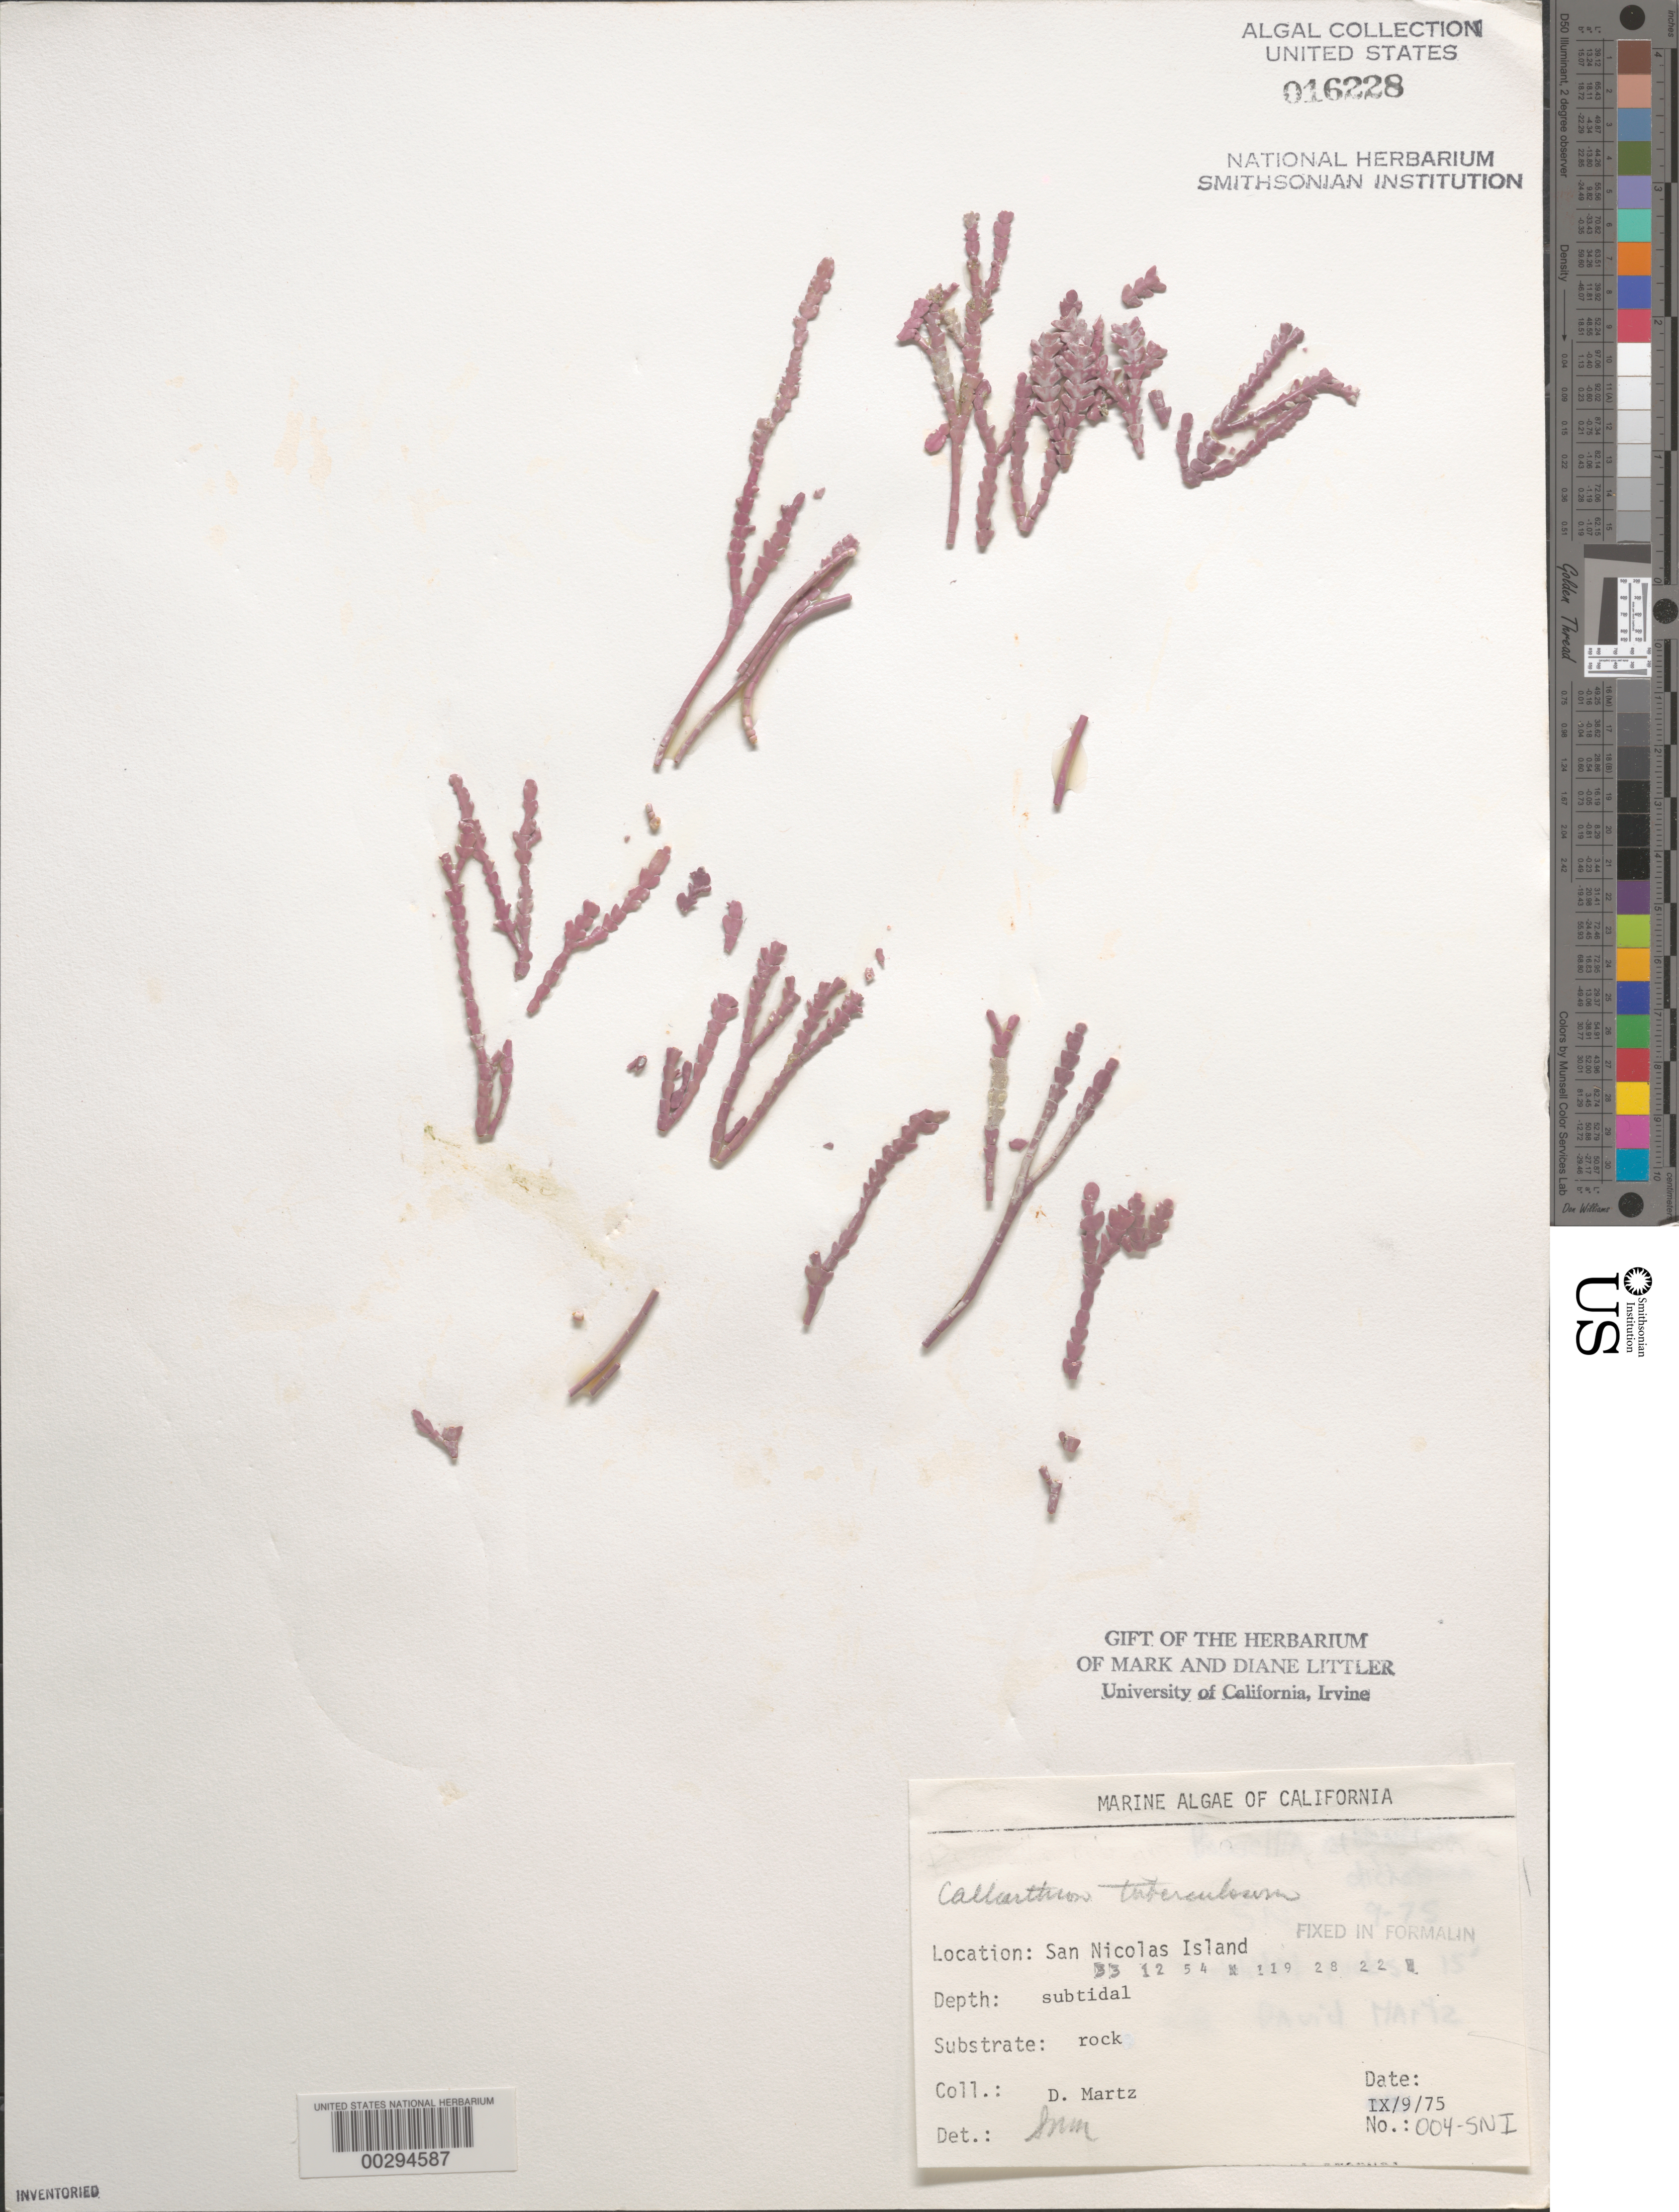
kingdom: Plantae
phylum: Rhodophyta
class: Florideophyceae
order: Corallinales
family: Corallinaceae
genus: Calliarthron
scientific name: Calliarthron tuberculosum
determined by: Murray, S. N.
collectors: D. Martz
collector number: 004-sni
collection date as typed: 09 Sep 1975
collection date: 1975-09-09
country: United States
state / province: California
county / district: Ventura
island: San Nicolas Island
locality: Dutch Harbor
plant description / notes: BLM-SOCALBIGHT Rocky Intertidal Survey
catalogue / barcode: US 16228